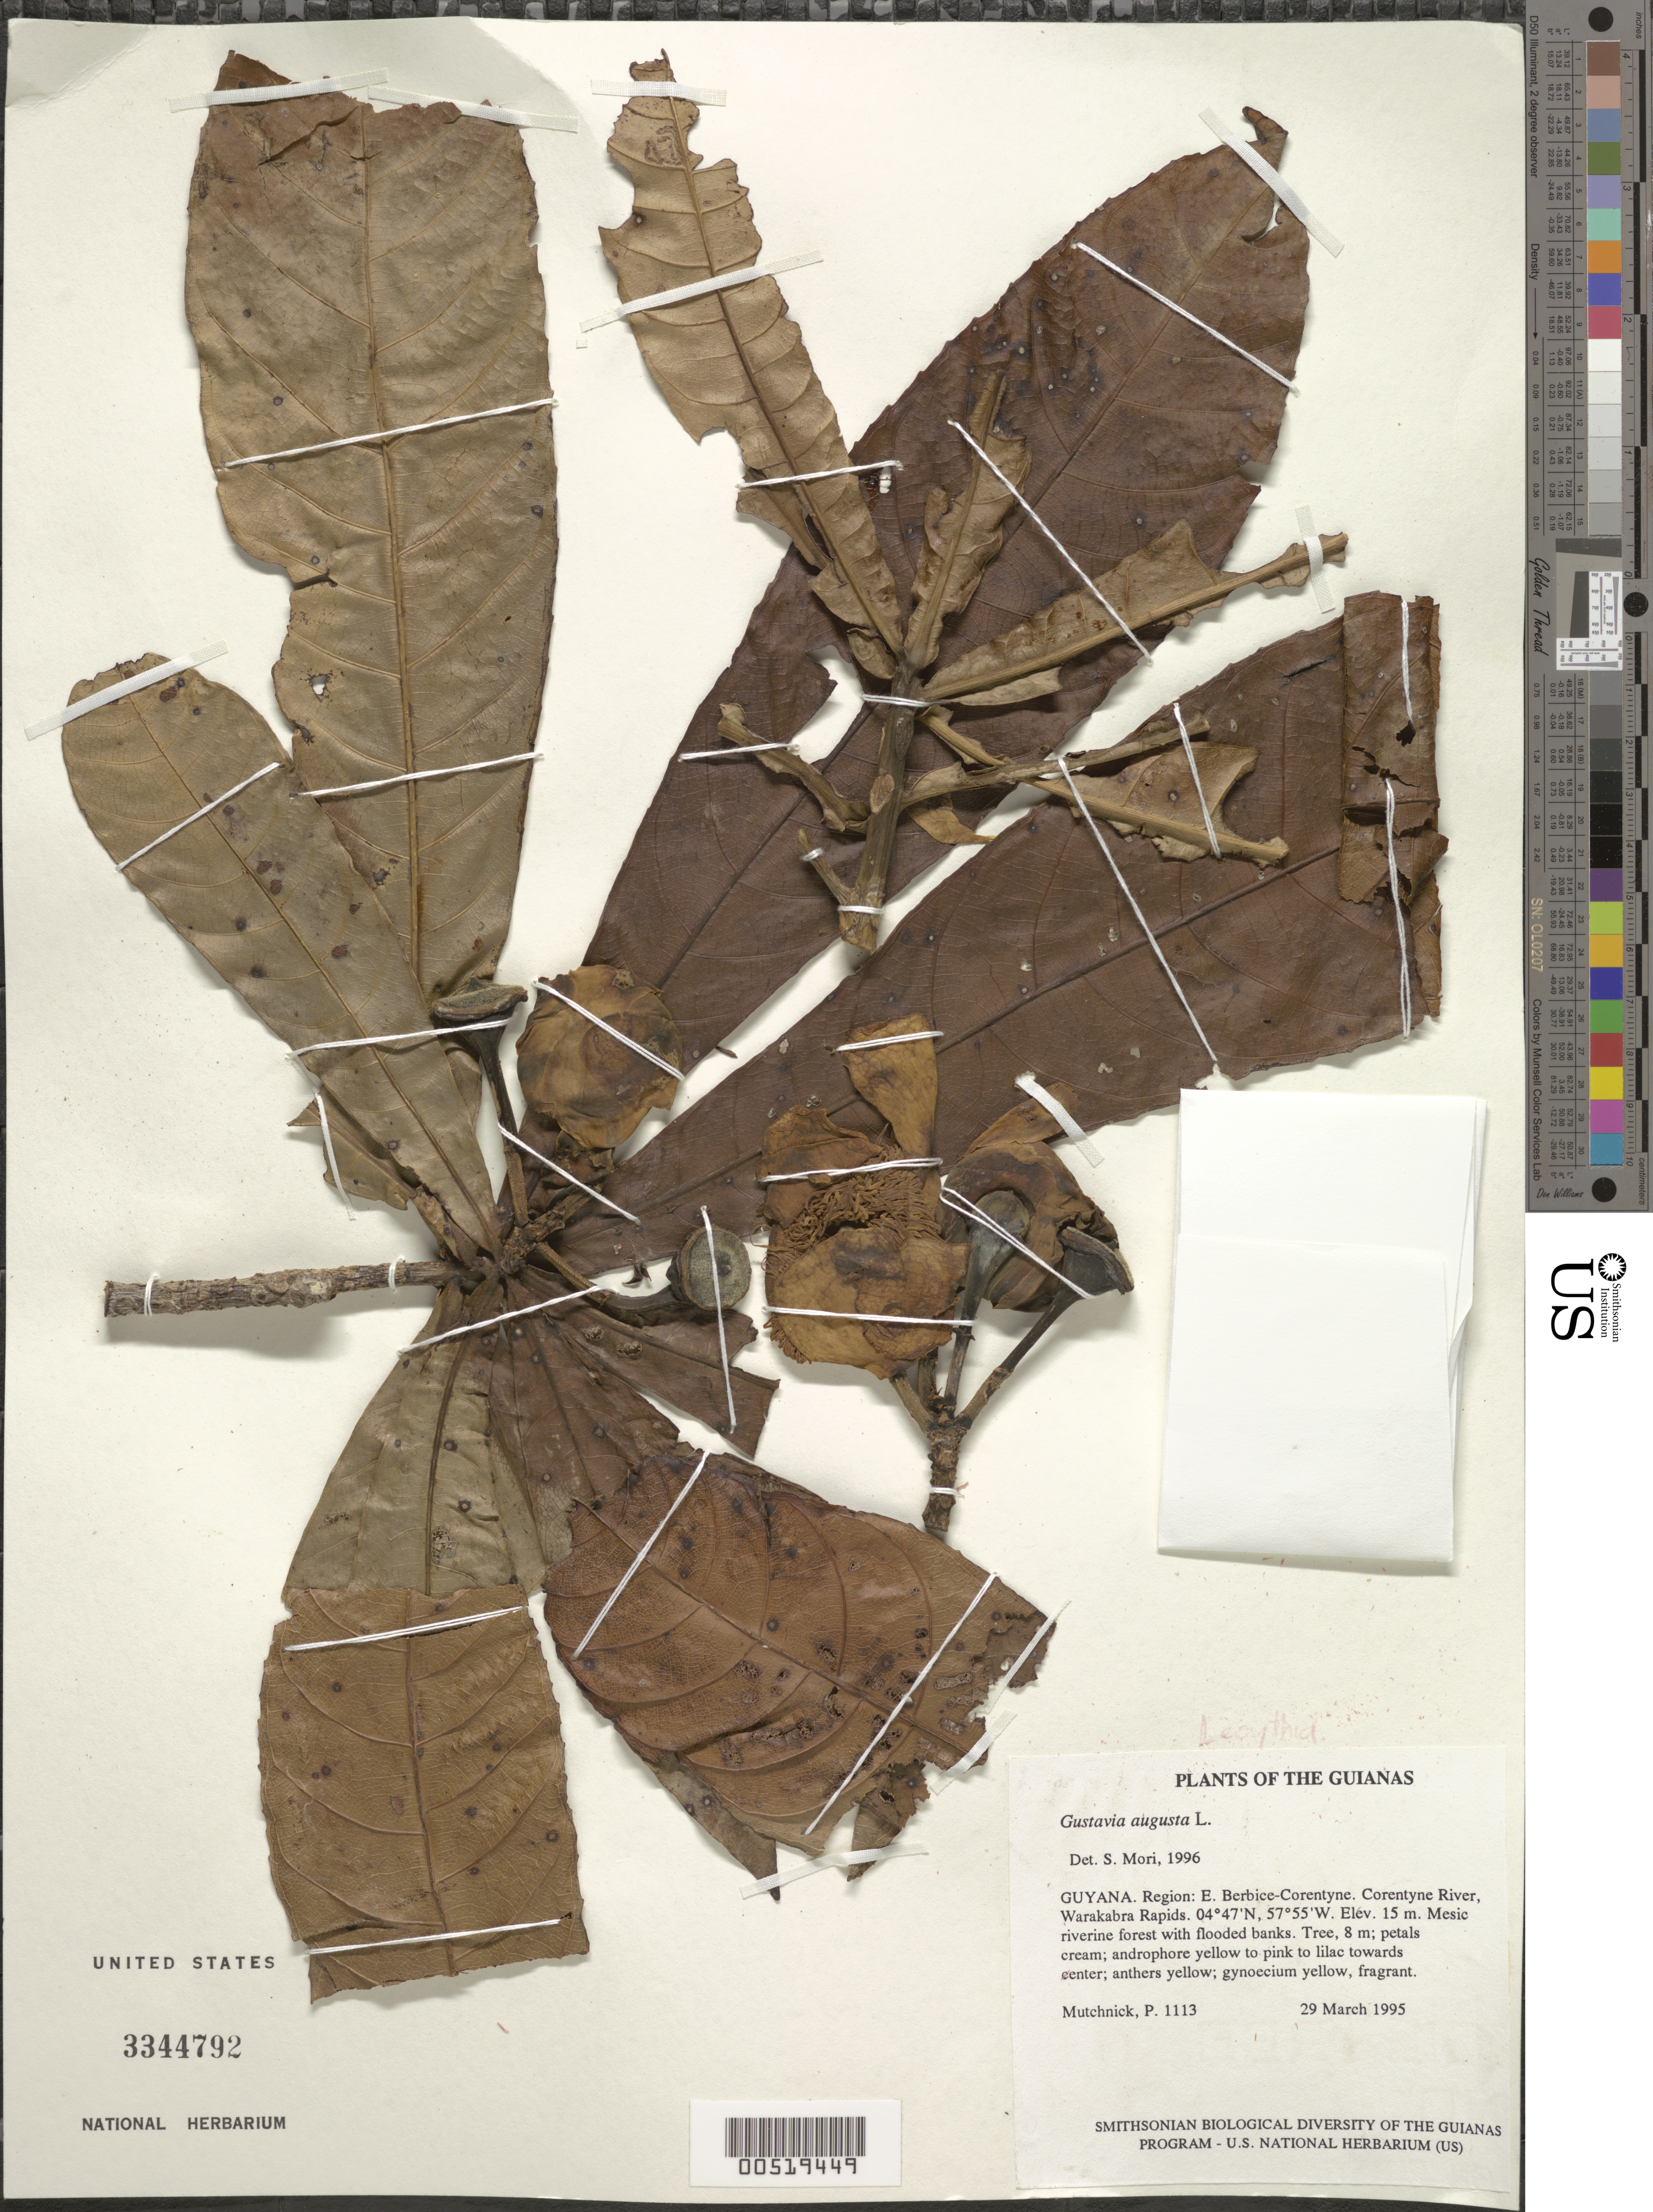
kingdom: Plantae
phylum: Tracheophyta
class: Magnoliopsida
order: Ericales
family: Lecythidaceae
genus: Gustavia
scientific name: Gustavia augusta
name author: L.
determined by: Mori, Scott A.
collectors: P. Mutchnick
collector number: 1113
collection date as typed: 29 March 1995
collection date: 1995-03-29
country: Guyana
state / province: E. Berbice-Corentyne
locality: Corentyne River, Warakabra Rapids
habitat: Mesic riverine forest with flooded banks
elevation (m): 15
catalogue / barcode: US 3344792